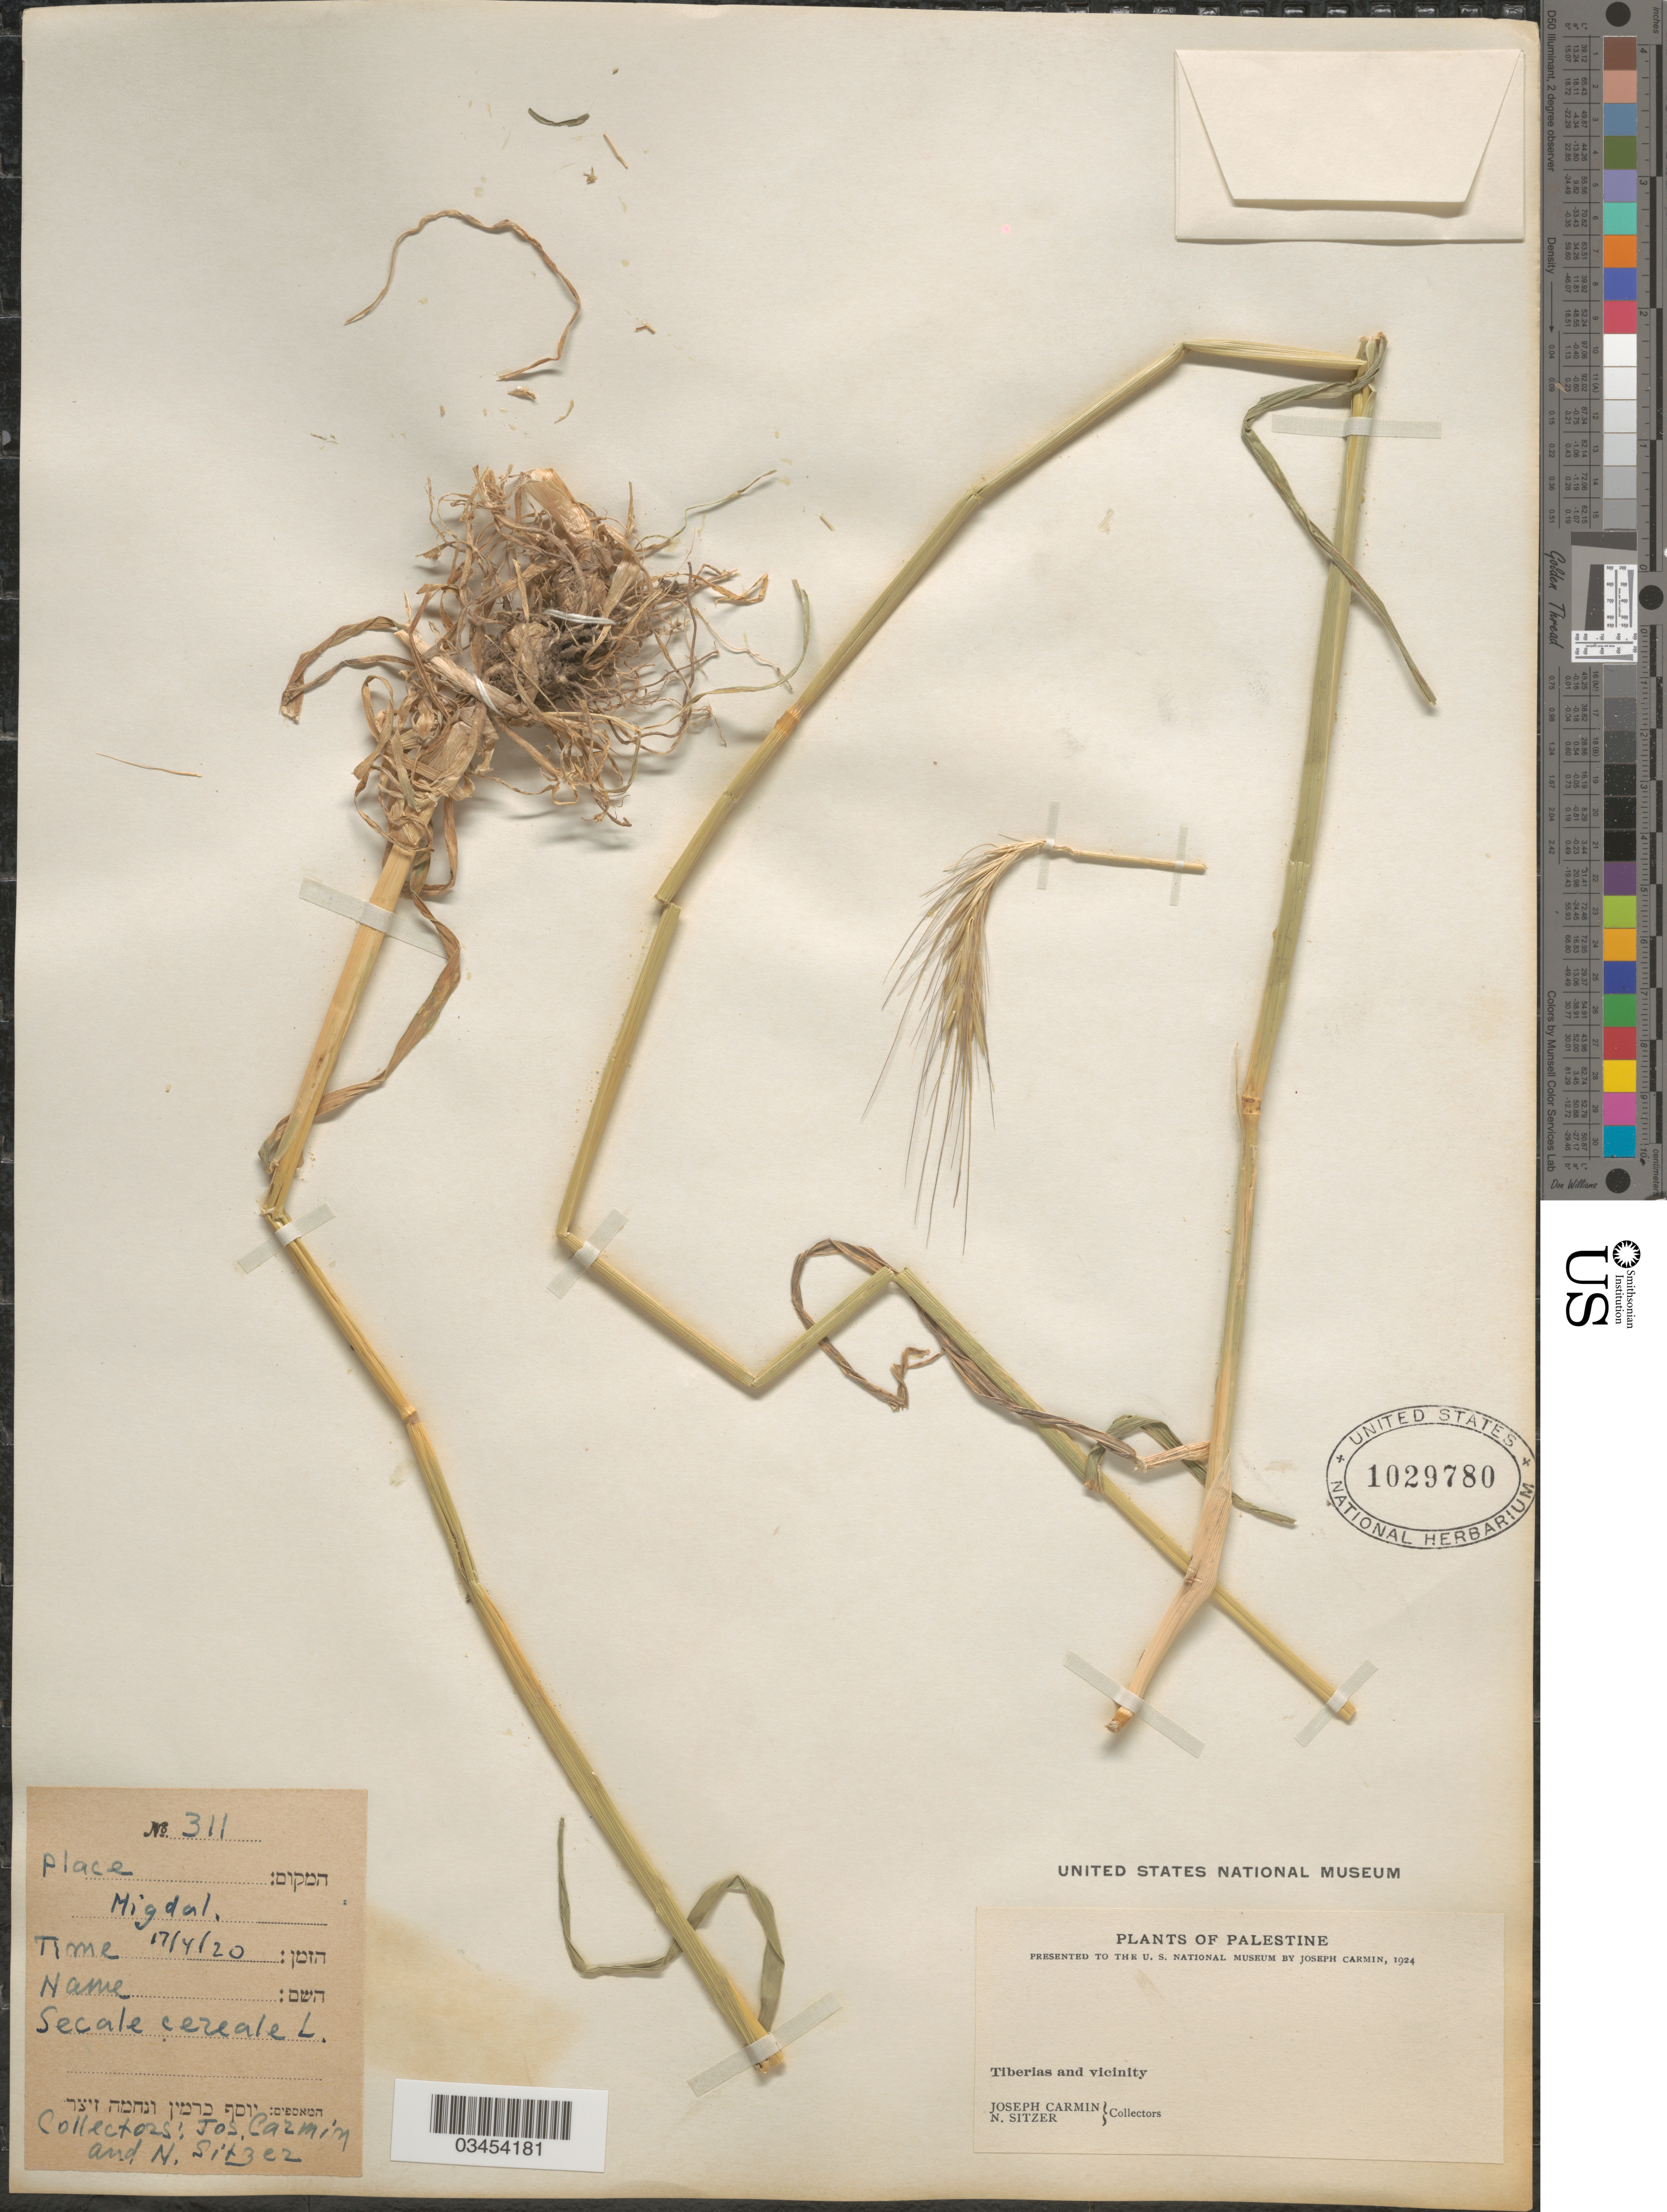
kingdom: Plantae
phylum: Tracheophyta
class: Liliopsida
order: Poales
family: Poaceae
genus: Hordeum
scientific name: Hordeum bulbosum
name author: L.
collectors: J. Carmin & N. Sitzer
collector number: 311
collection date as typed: Transcribed d/m/y: 17/4/20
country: Israel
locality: Migdal. Palestine. Tiberias and vicinity.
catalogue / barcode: US 1029780